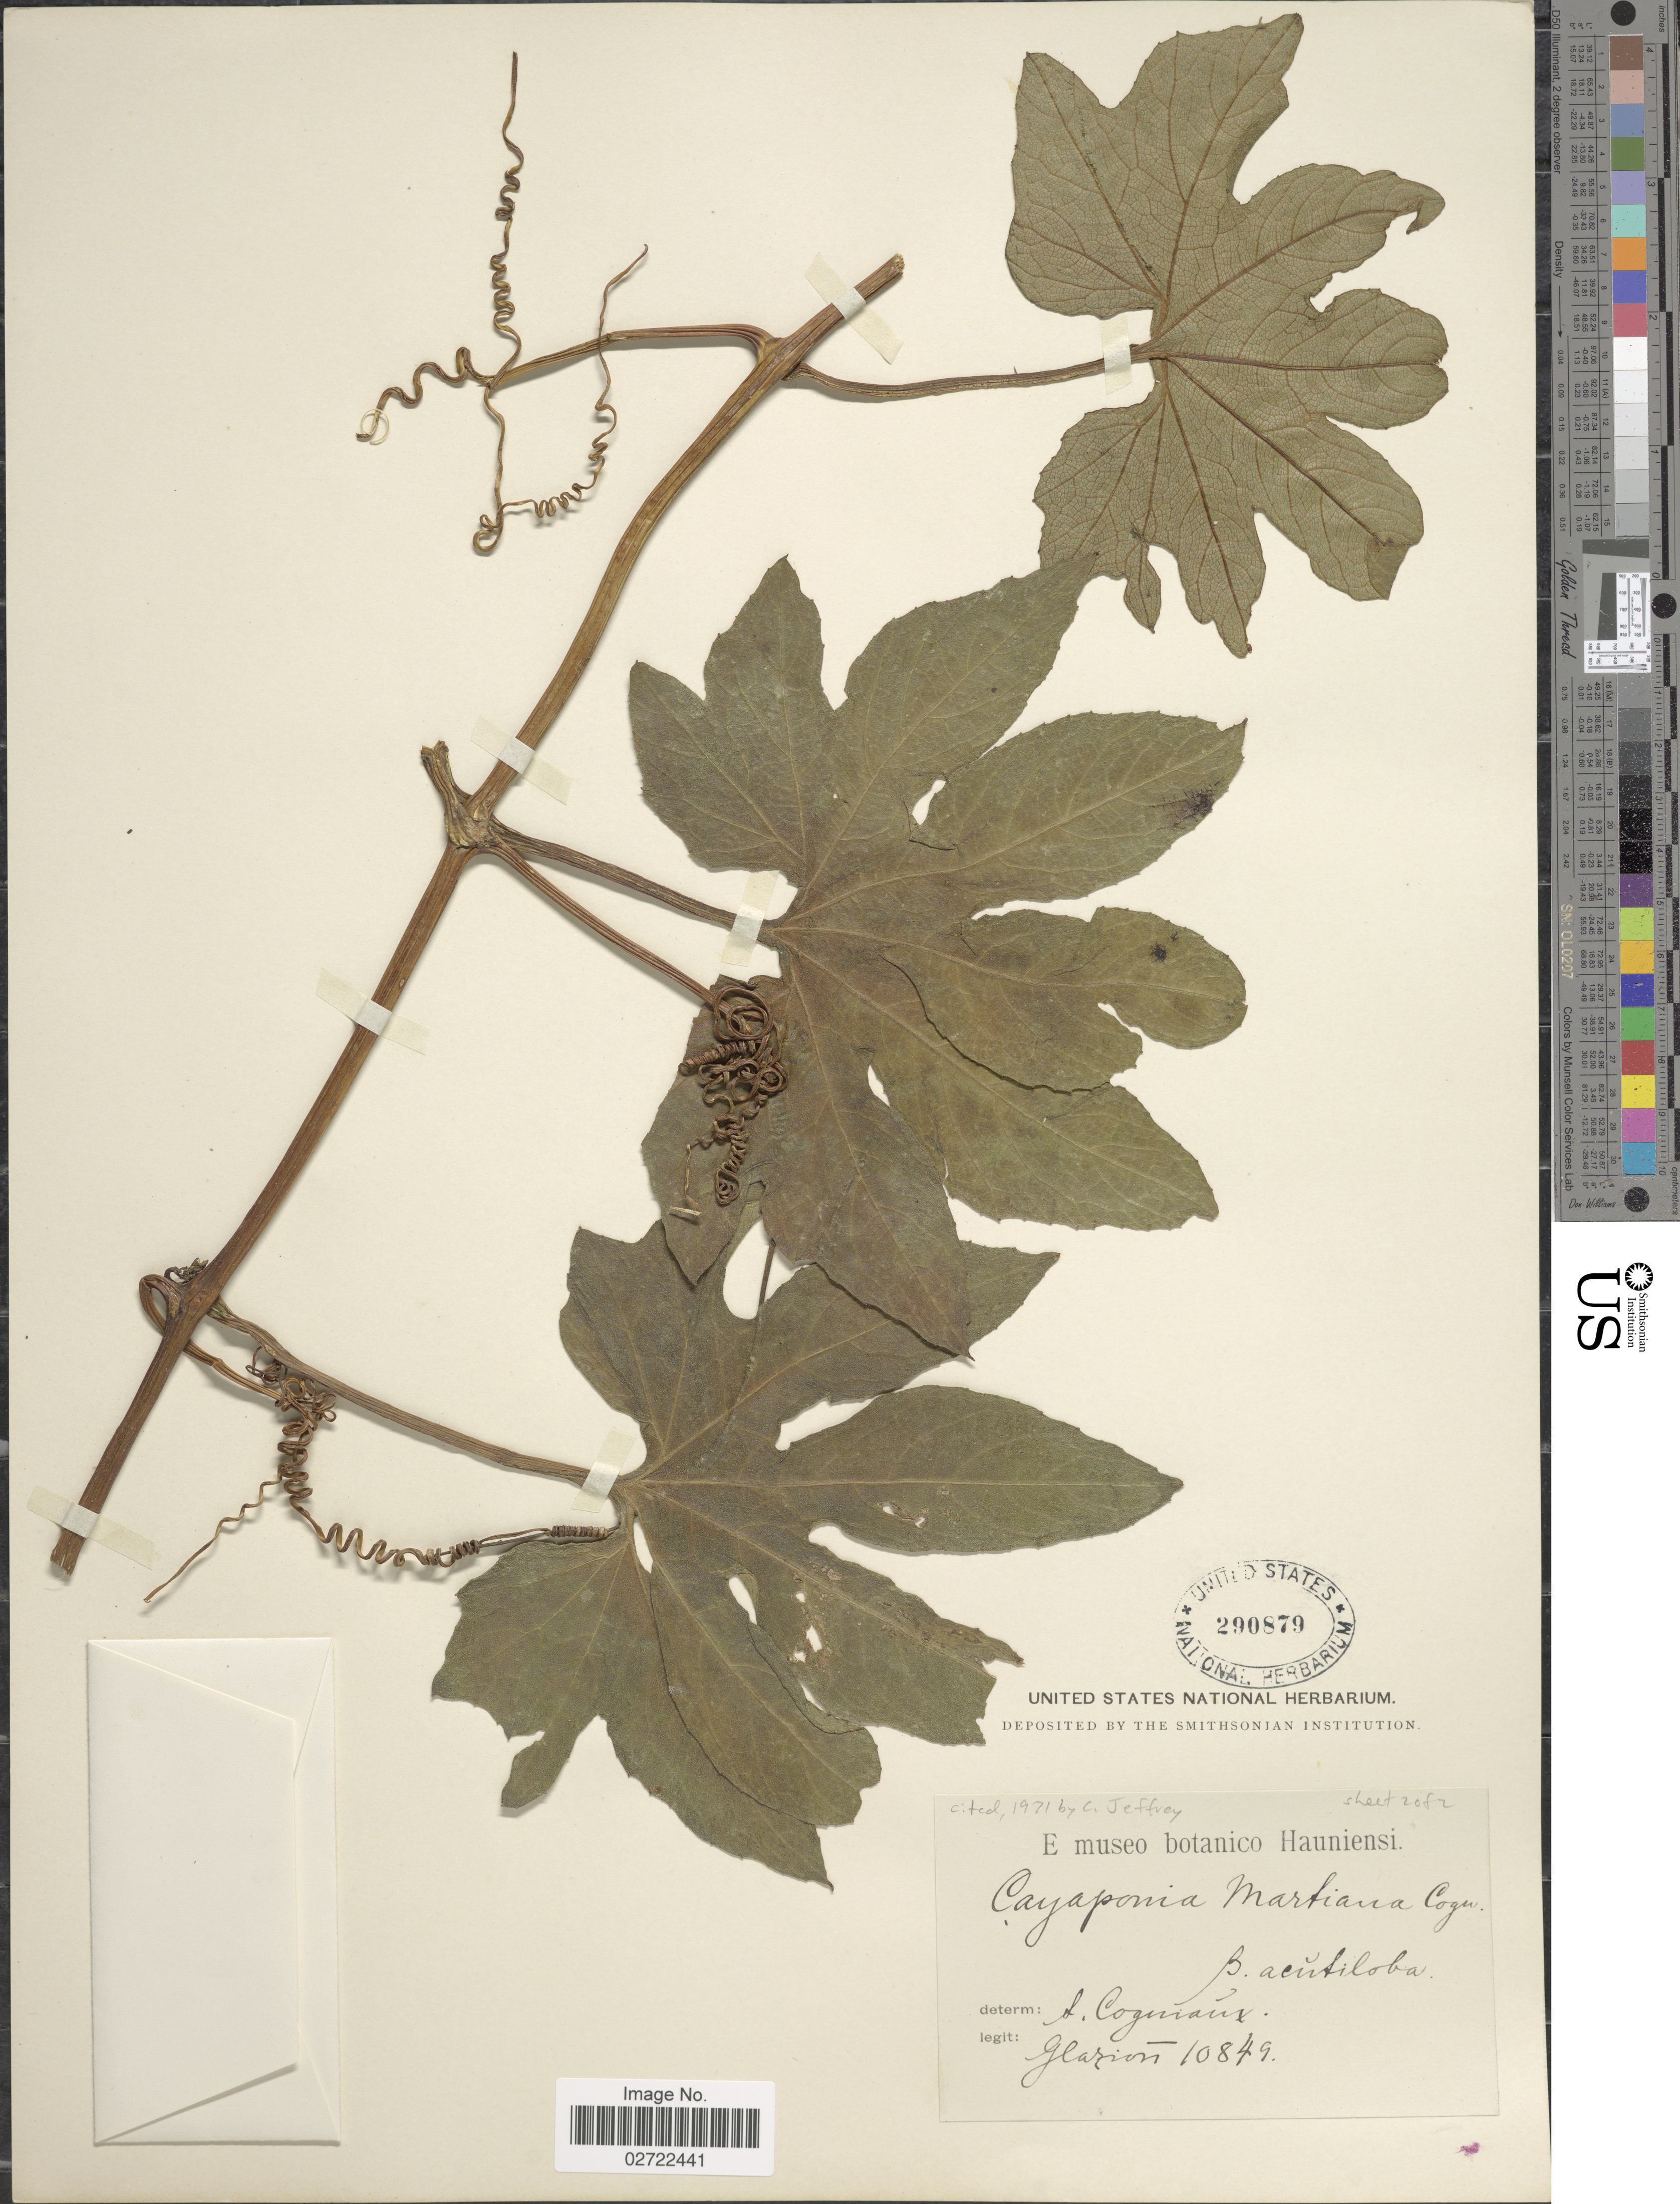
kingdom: Plantae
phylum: Tracheophyta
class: Magnoliopsida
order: Cucurbitales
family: Cucurbitaceae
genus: Cayaponia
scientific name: Cayaponia martiana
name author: Cogn.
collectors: Glaziou, --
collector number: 10849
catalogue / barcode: US 290879